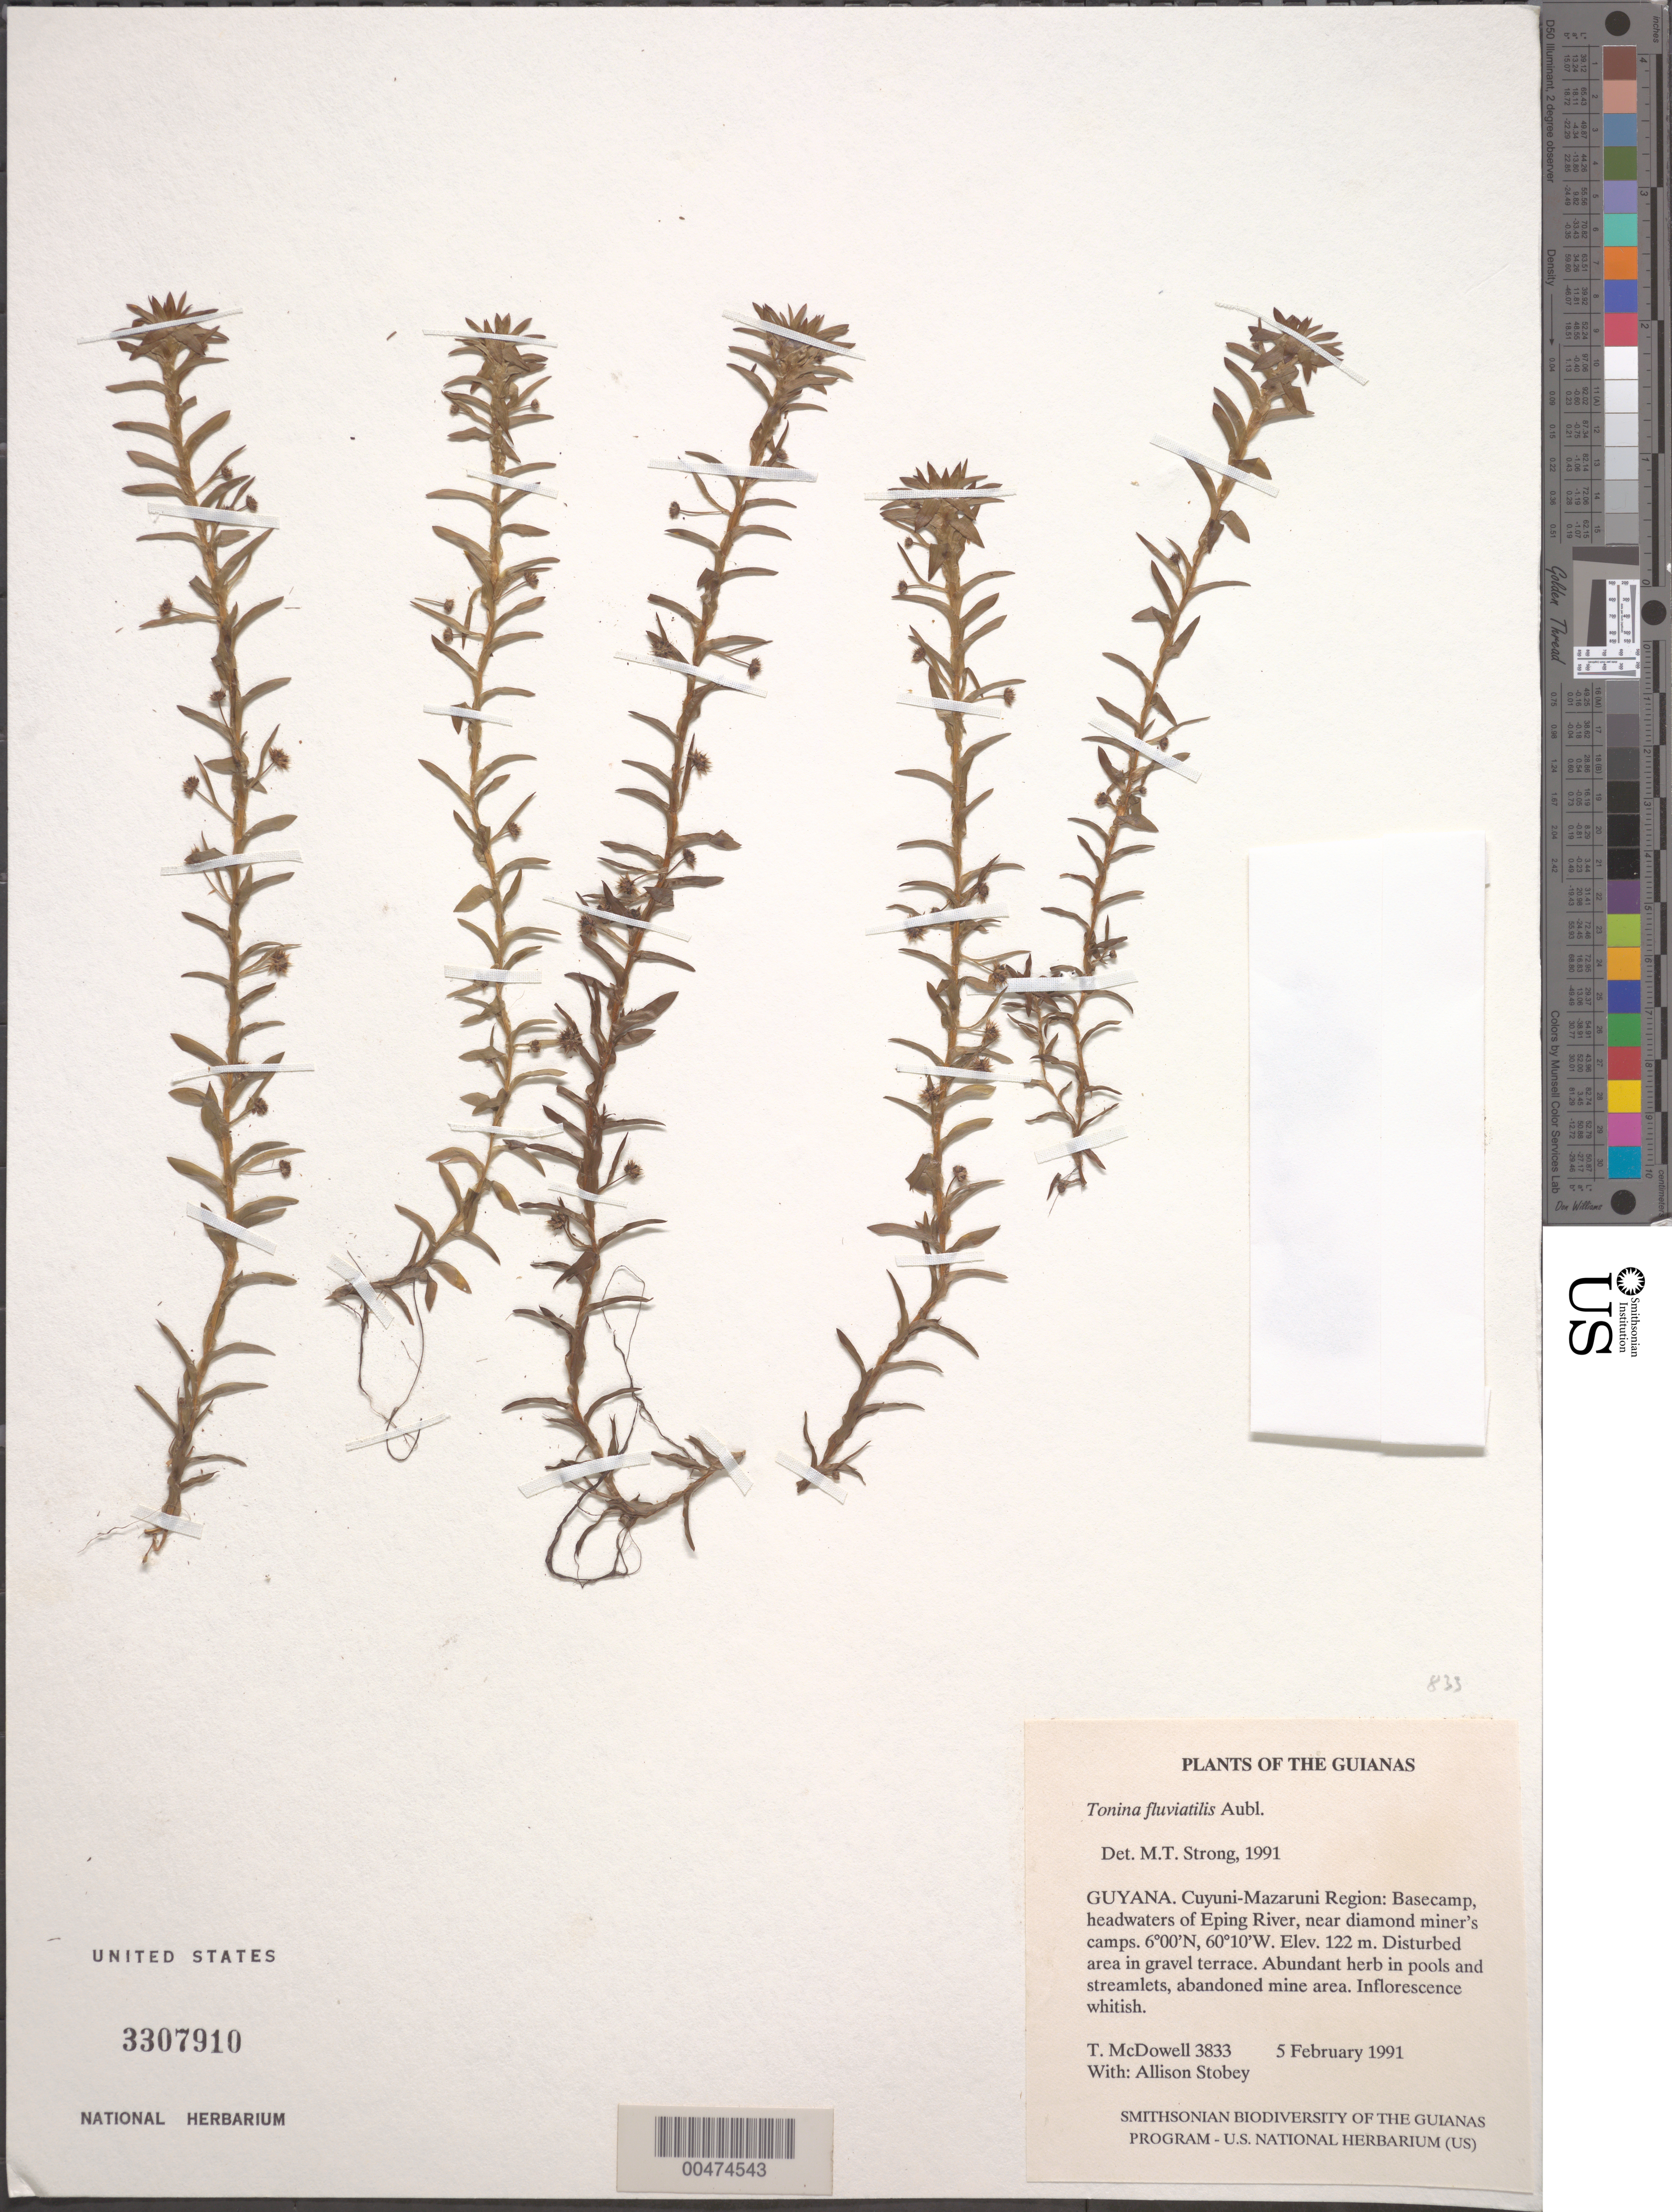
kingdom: Plantae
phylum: Tracheophyta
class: Liliopsida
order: Poales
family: Eriocaulaceae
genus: Tonina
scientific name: Tonina fluviatilis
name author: Aubl.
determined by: Strong, M. T., (US), Smithsonian Institution - National Museum of Natural History (UNITED STATES)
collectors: T. McDowell & A. Stobey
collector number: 3833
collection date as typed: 5 February 1991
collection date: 1991-02-05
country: Guyana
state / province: Cuyuni-Mazaruni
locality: Basecamp, headwaters of Eping River, near diamond miner's camps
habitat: Disturbed area in gravel terrace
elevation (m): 122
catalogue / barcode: US 3307910